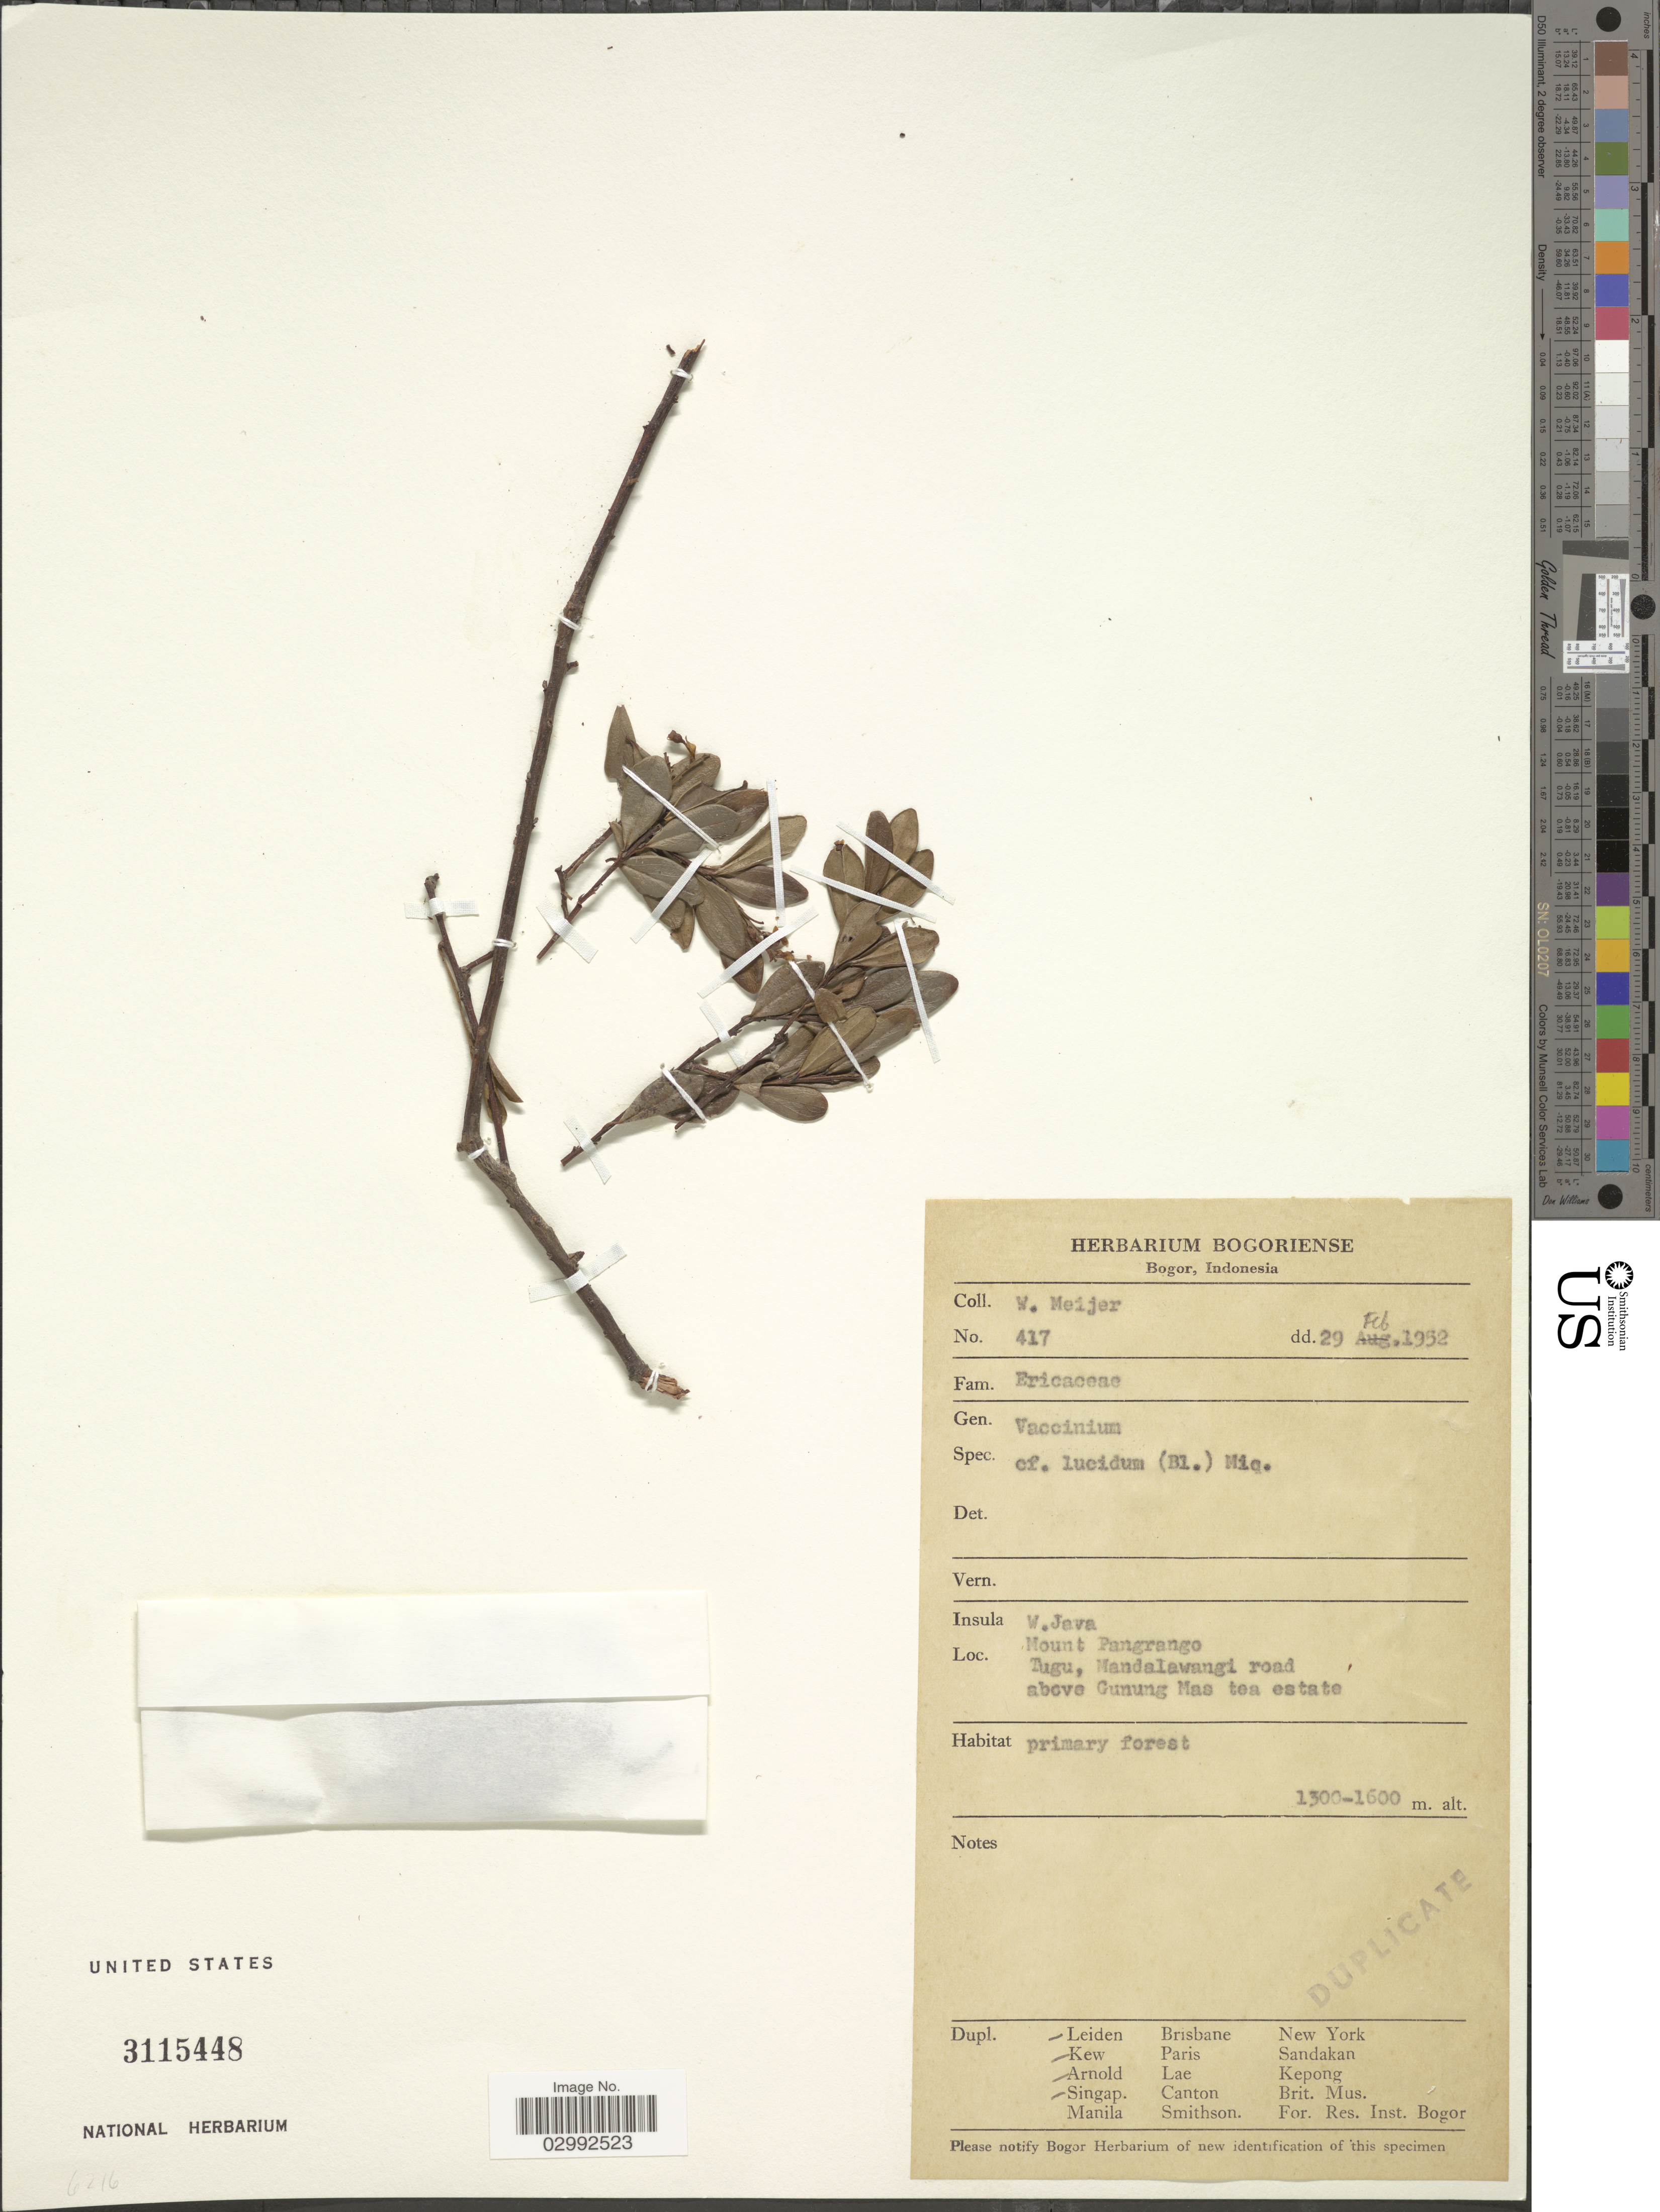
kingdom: Plantae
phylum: Tracheophyta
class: Magnoliopsida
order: Ericales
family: Ericaceae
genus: Vaccinium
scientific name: Vaccinium lucidum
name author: Miq.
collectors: W. Meijer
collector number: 417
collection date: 1952-02-29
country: Indonesia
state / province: Java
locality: Insula W. Java, Mount Pangrango, Tugu, Mandalawangi road above Gunung Mas tea estate.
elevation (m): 1300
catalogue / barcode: US 3115448